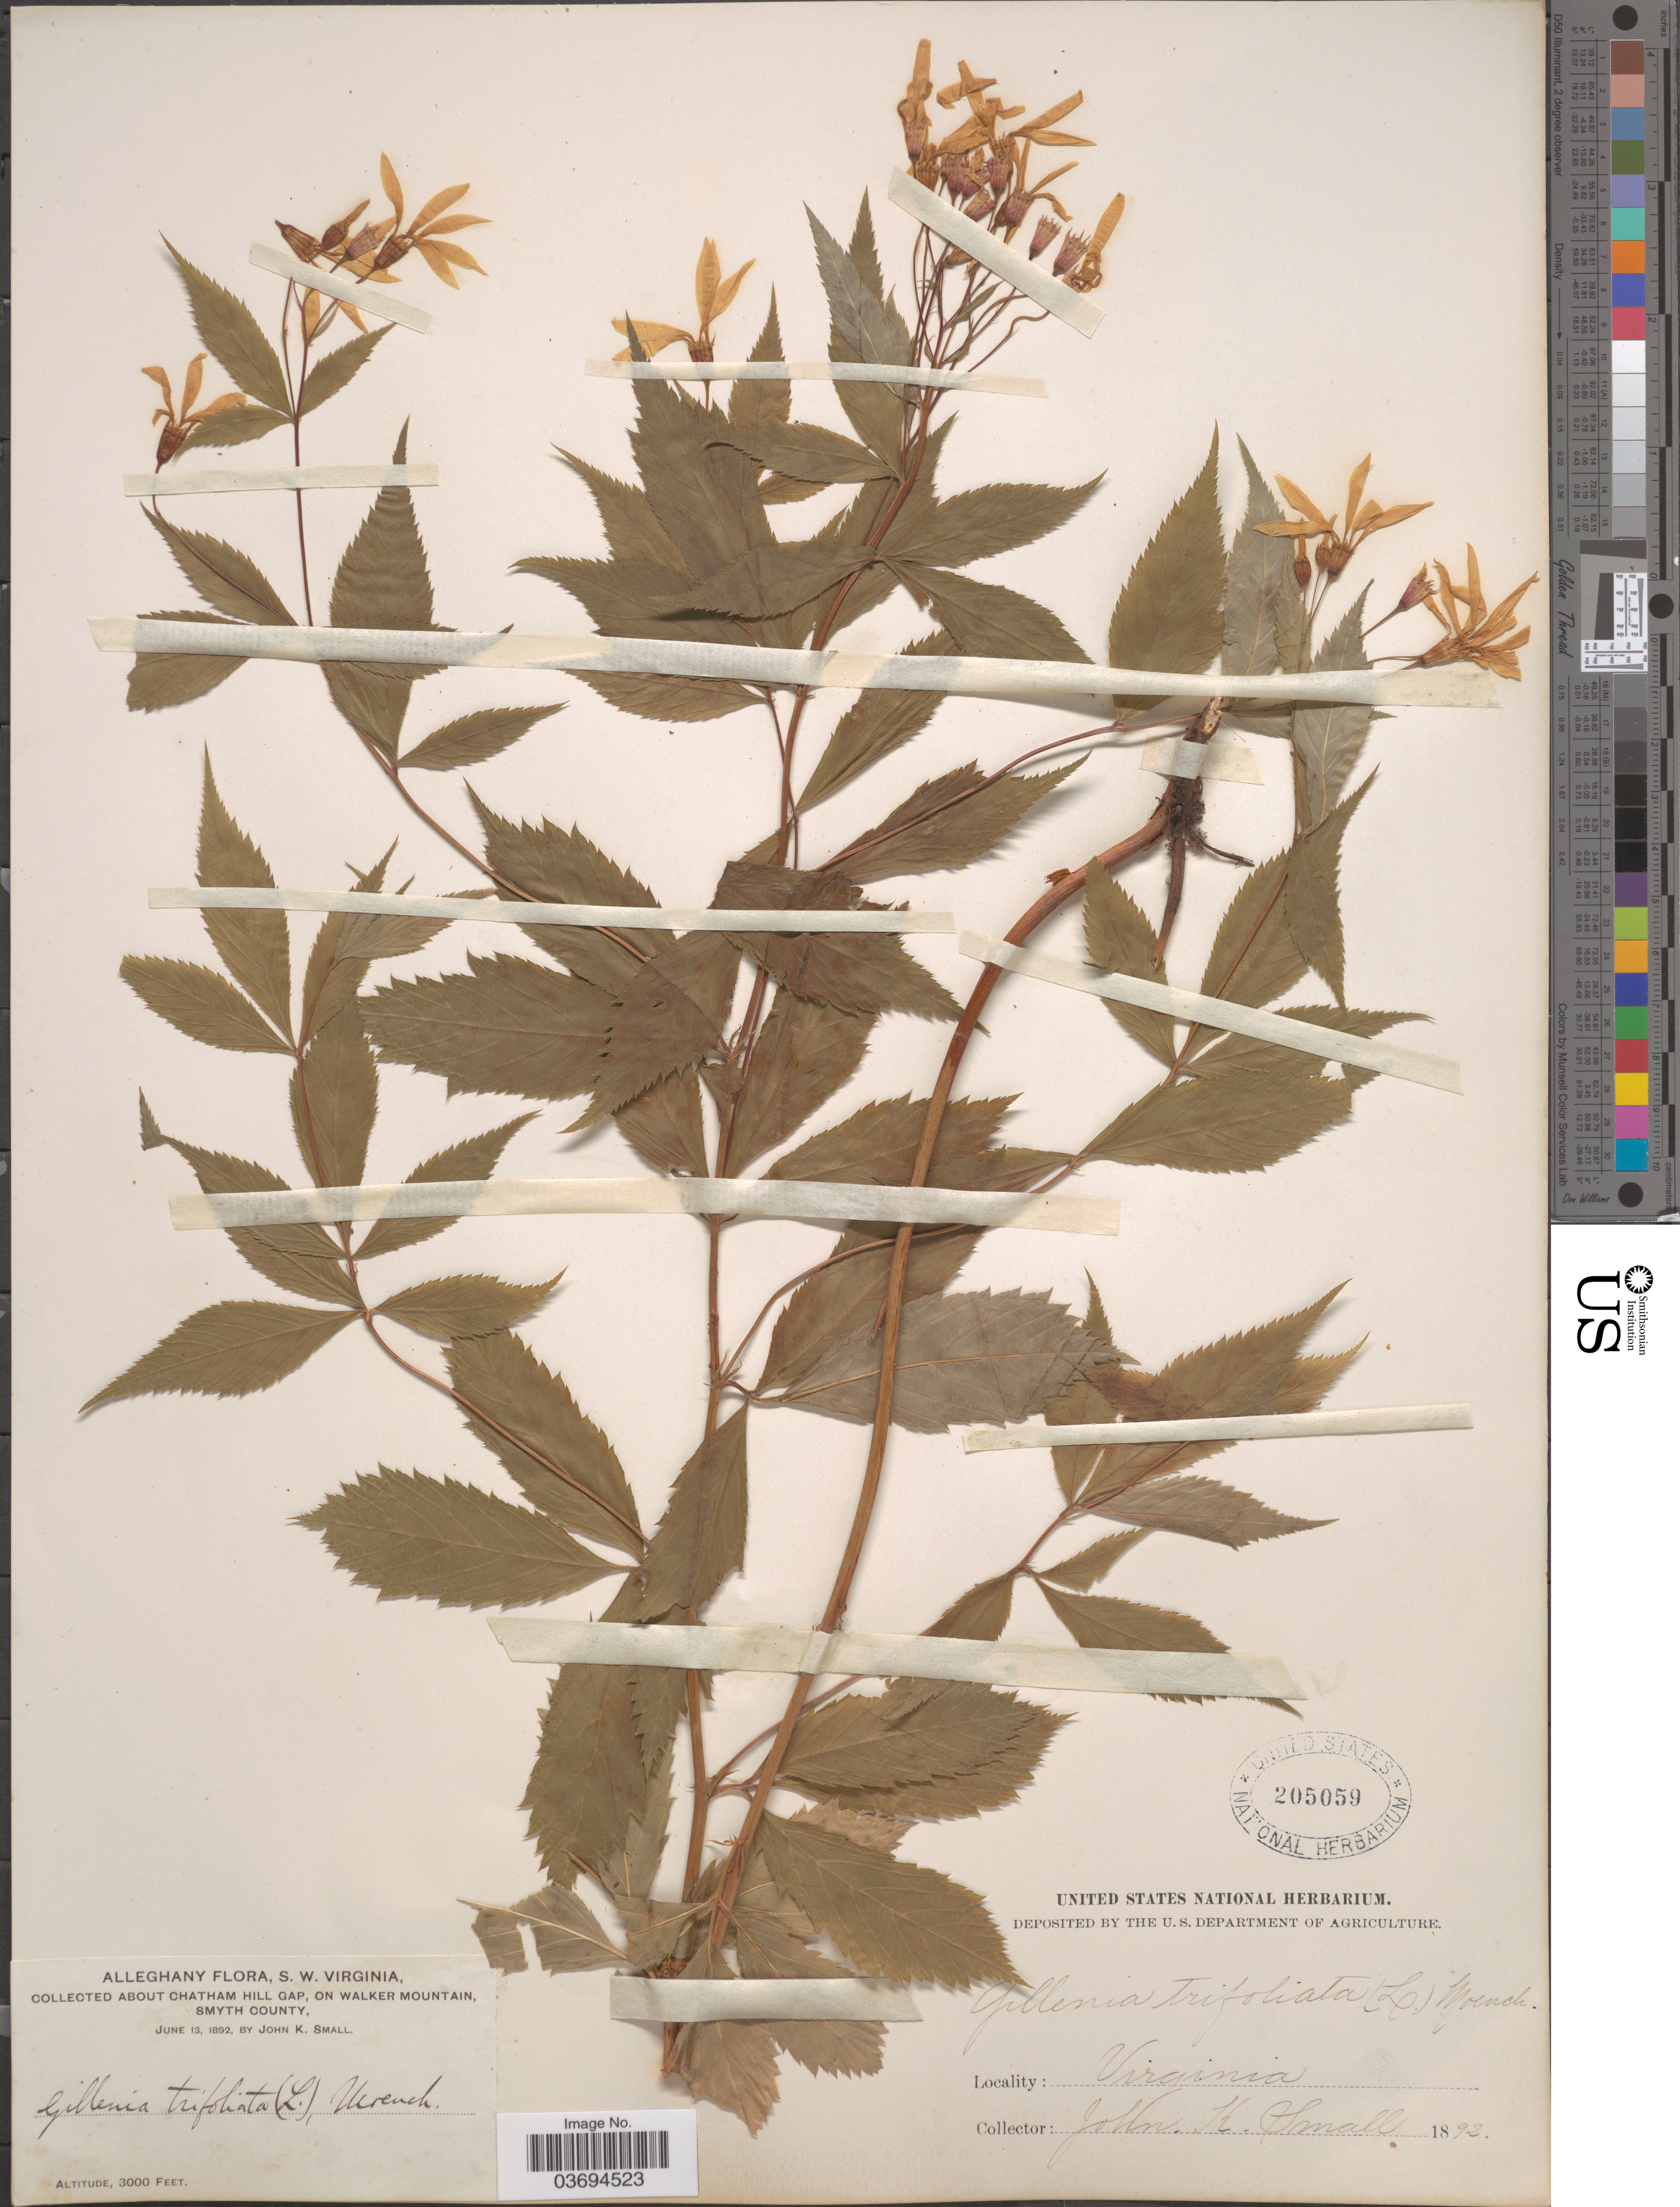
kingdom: Plantae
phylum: Tracheophyta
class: Magnoliopsida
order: Rosales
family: Rosaceae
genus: Gillenia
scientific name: Gillenia trifoliata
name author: (L.) Moench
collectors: J. K. Small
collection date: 1892-06-13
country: United States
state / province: Virginia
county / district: Smyth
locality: Alleghany, S. W. Virginia, about Chatham Hill Gap, on Walker Mountain.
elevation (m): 914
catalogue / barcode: US 205059